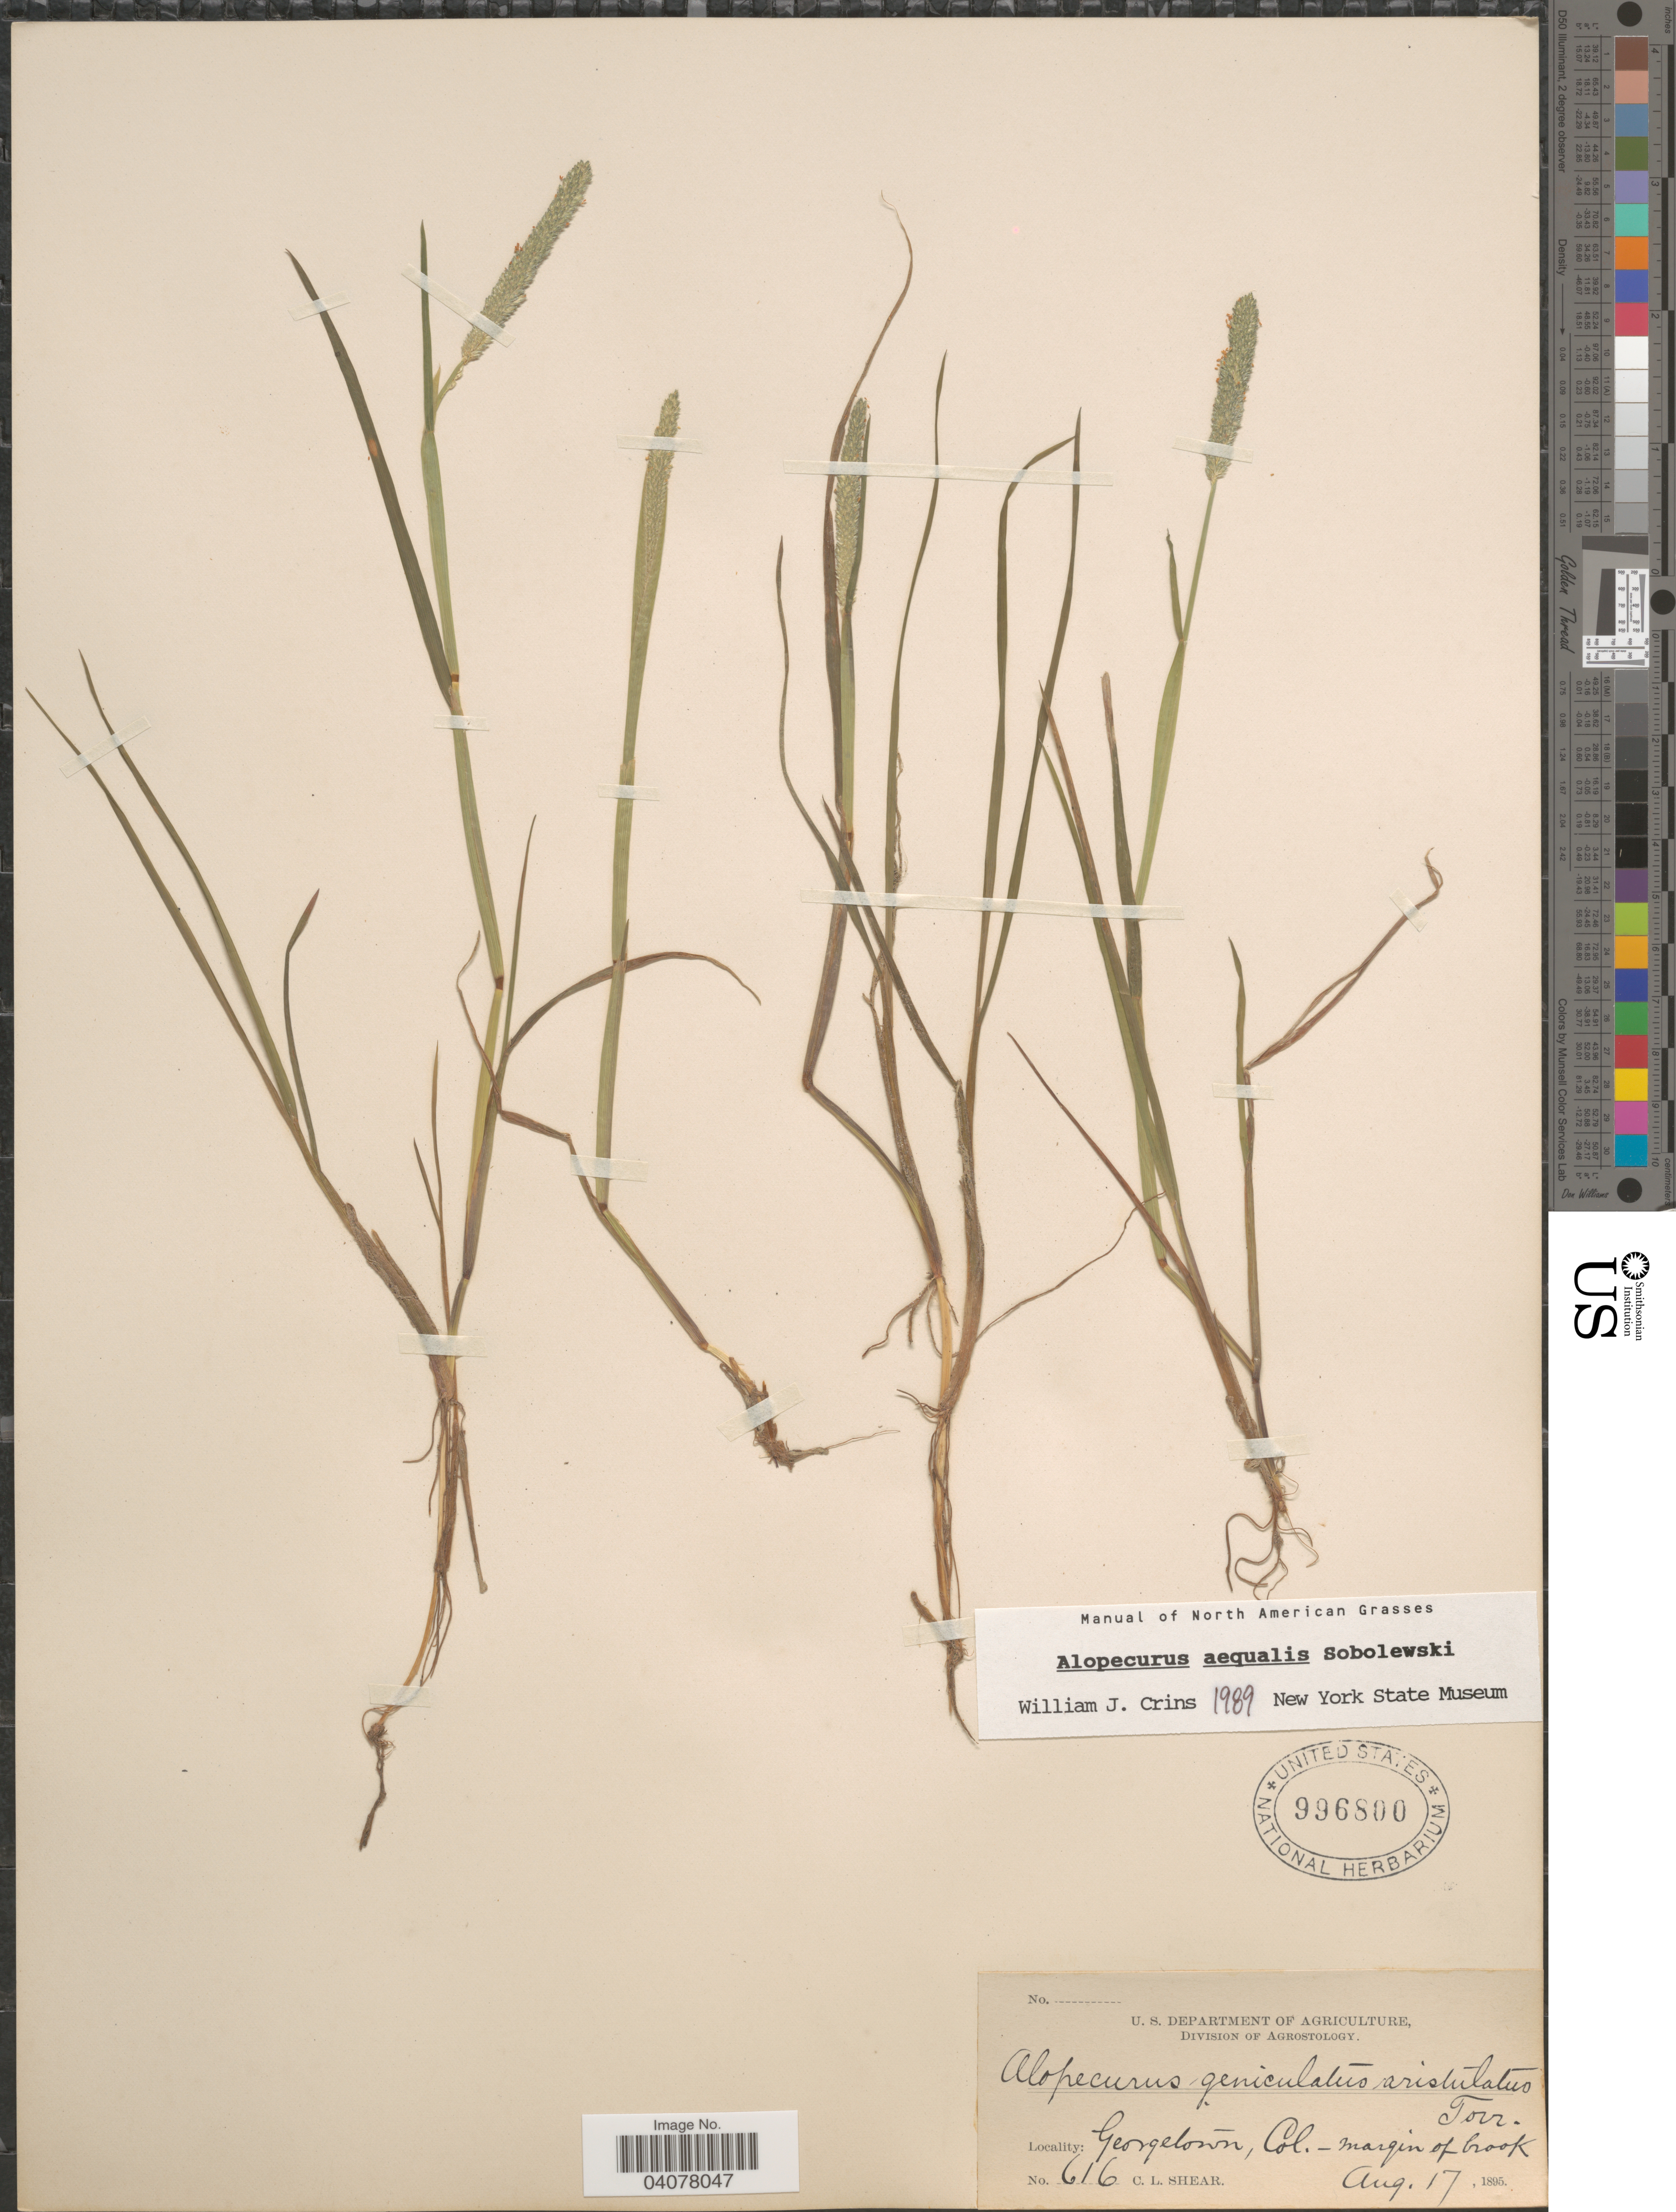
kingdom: Plantae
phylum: Tracheophyta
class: Liliopsida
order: Poales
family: Poaceae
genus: Alopecurus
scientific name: Alopecurus aequalis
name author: Sobol.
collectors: C. L. Shear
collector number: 616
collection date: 1895-08-17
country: United States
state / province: Colorado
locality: Georgetown.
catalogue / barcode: US 996800